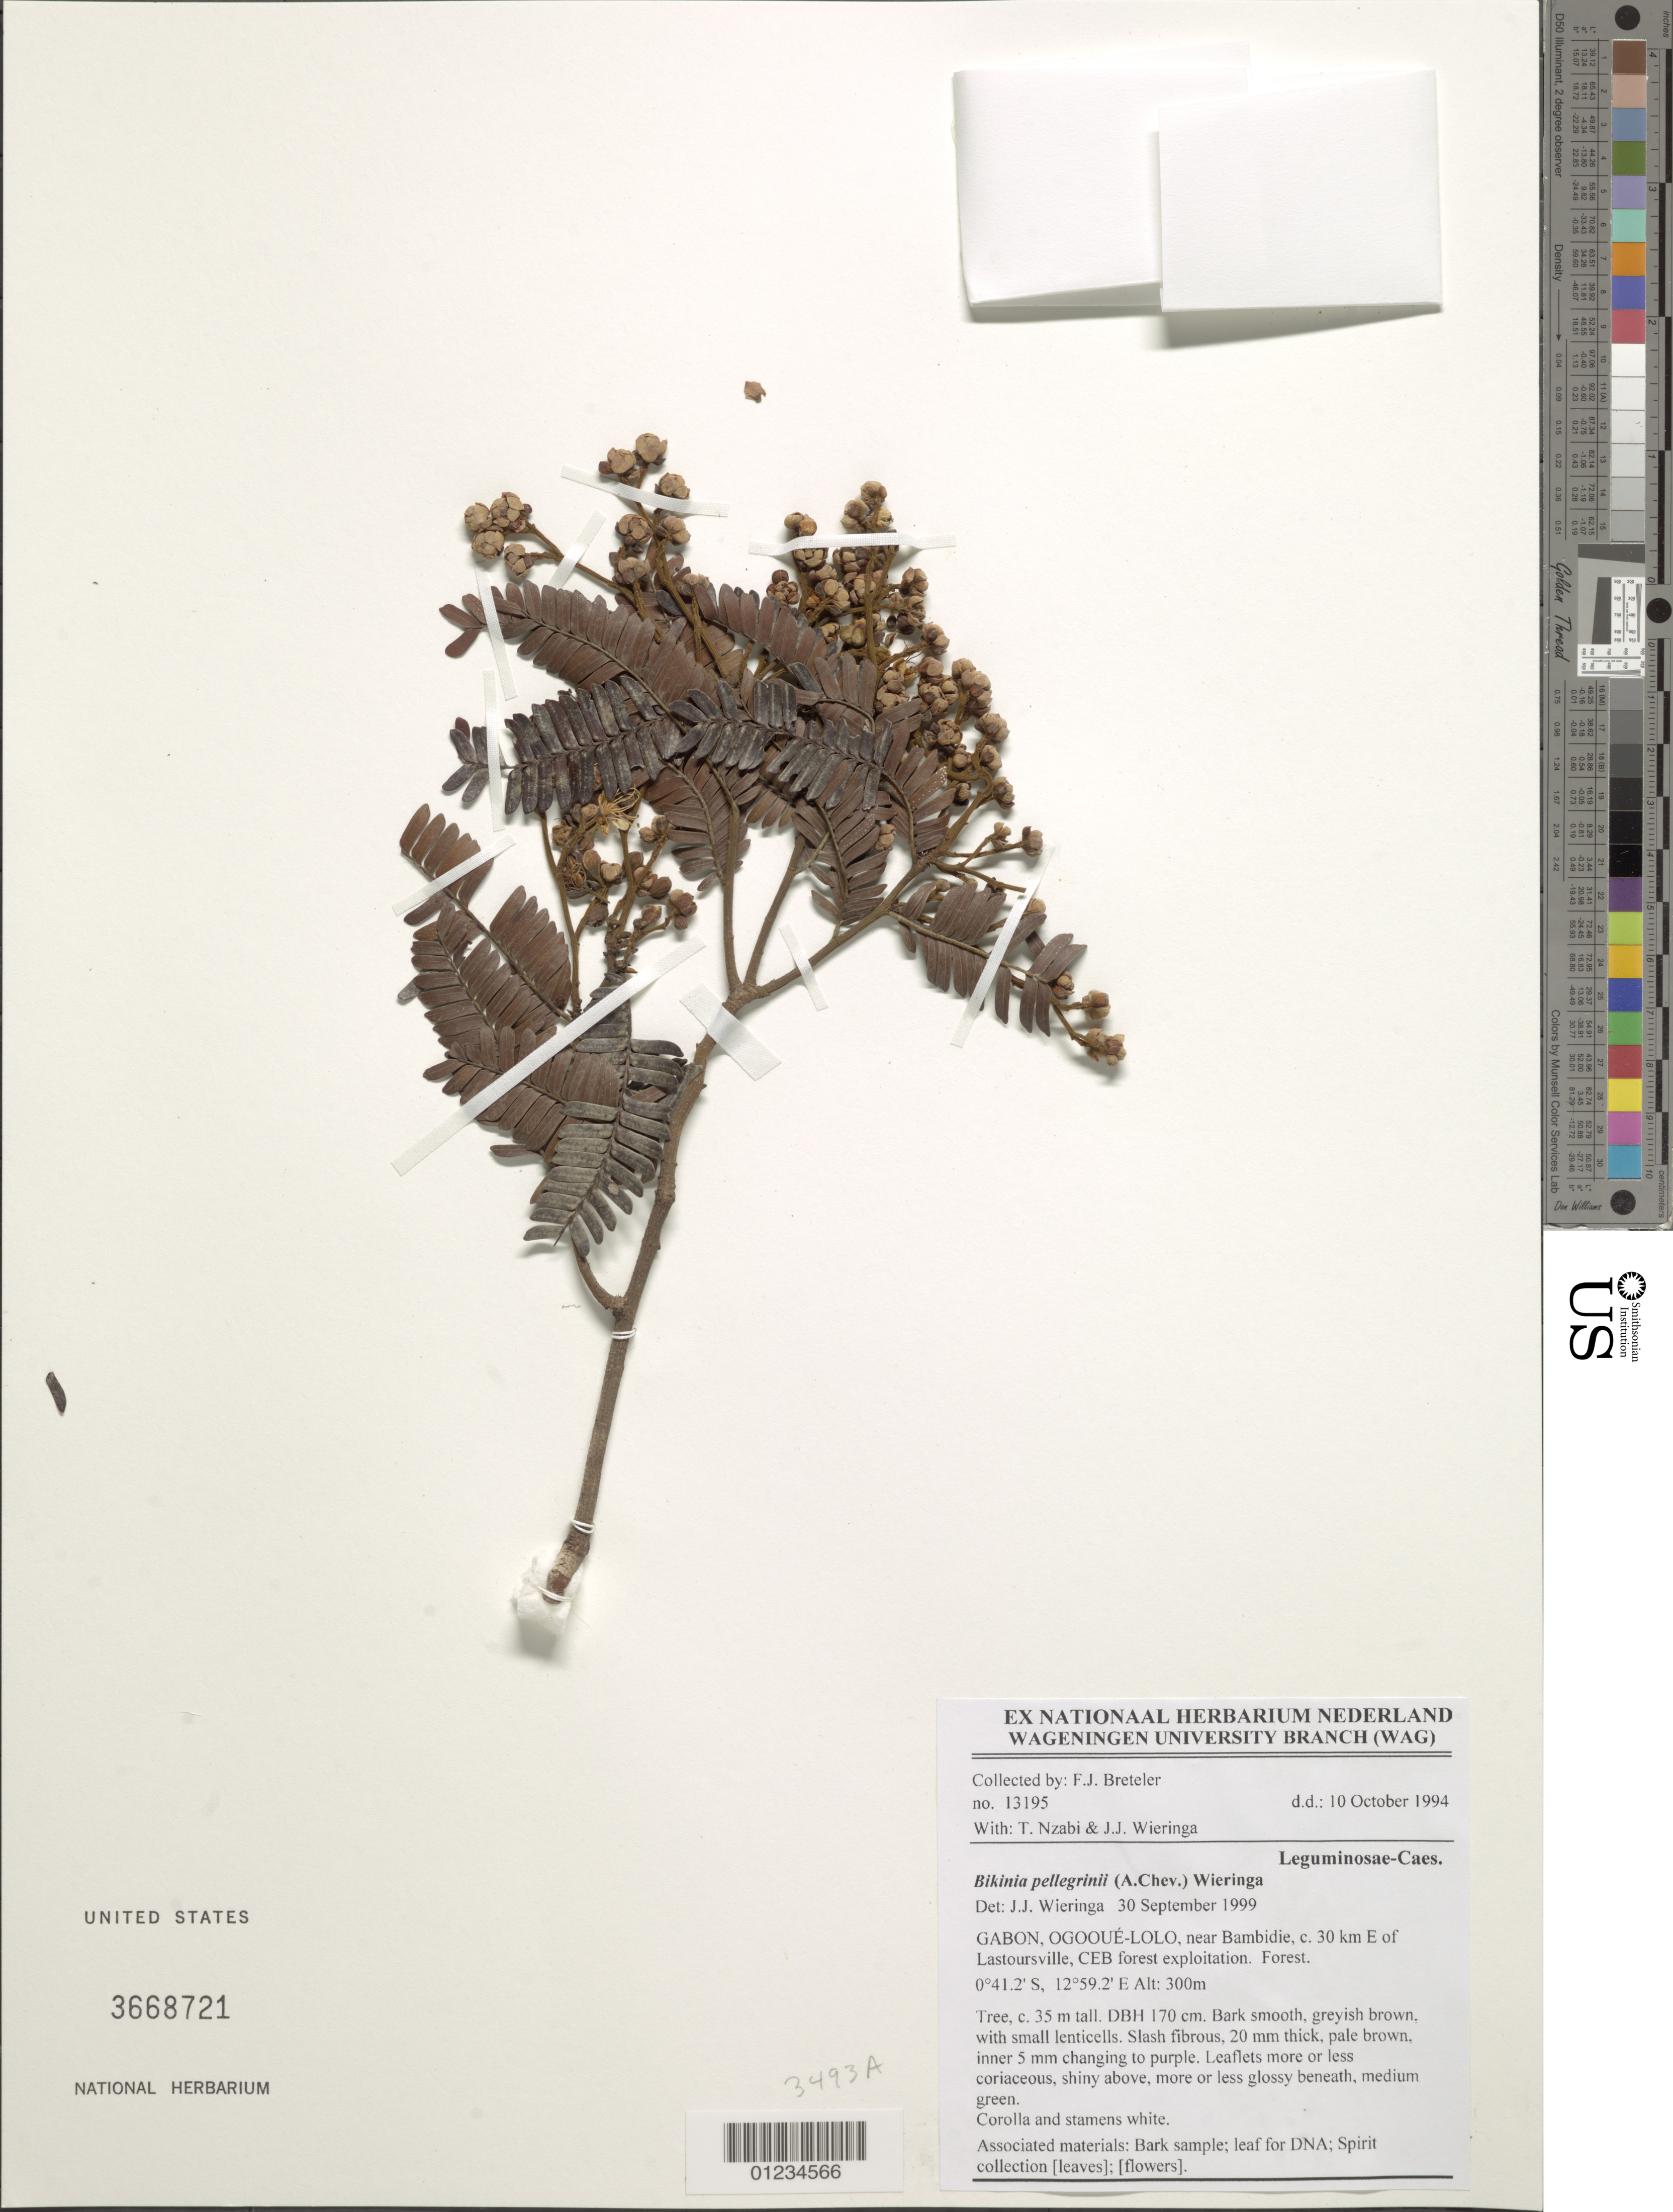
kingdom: Plantae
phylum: Tracheophyta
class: Magnoliopsida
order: Fabales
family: Fabaceae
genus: Bikinia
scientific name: Bikinia pellegrinii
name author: (A. Chev.) Wieringa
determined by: Wieringa, J. J., (WAG), Wageningen University (NETHERLANDS)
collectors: F. J. Breteler, T. Nzabi & J. J. Wieringa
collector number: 13195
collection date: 1994-10-10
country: Gabon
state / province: Ogooue-Lolo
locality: near Bambidie, c. 30 km E of Lastoursville, CEB forest exploitaiton.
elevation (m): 300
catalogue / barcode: US 3668721